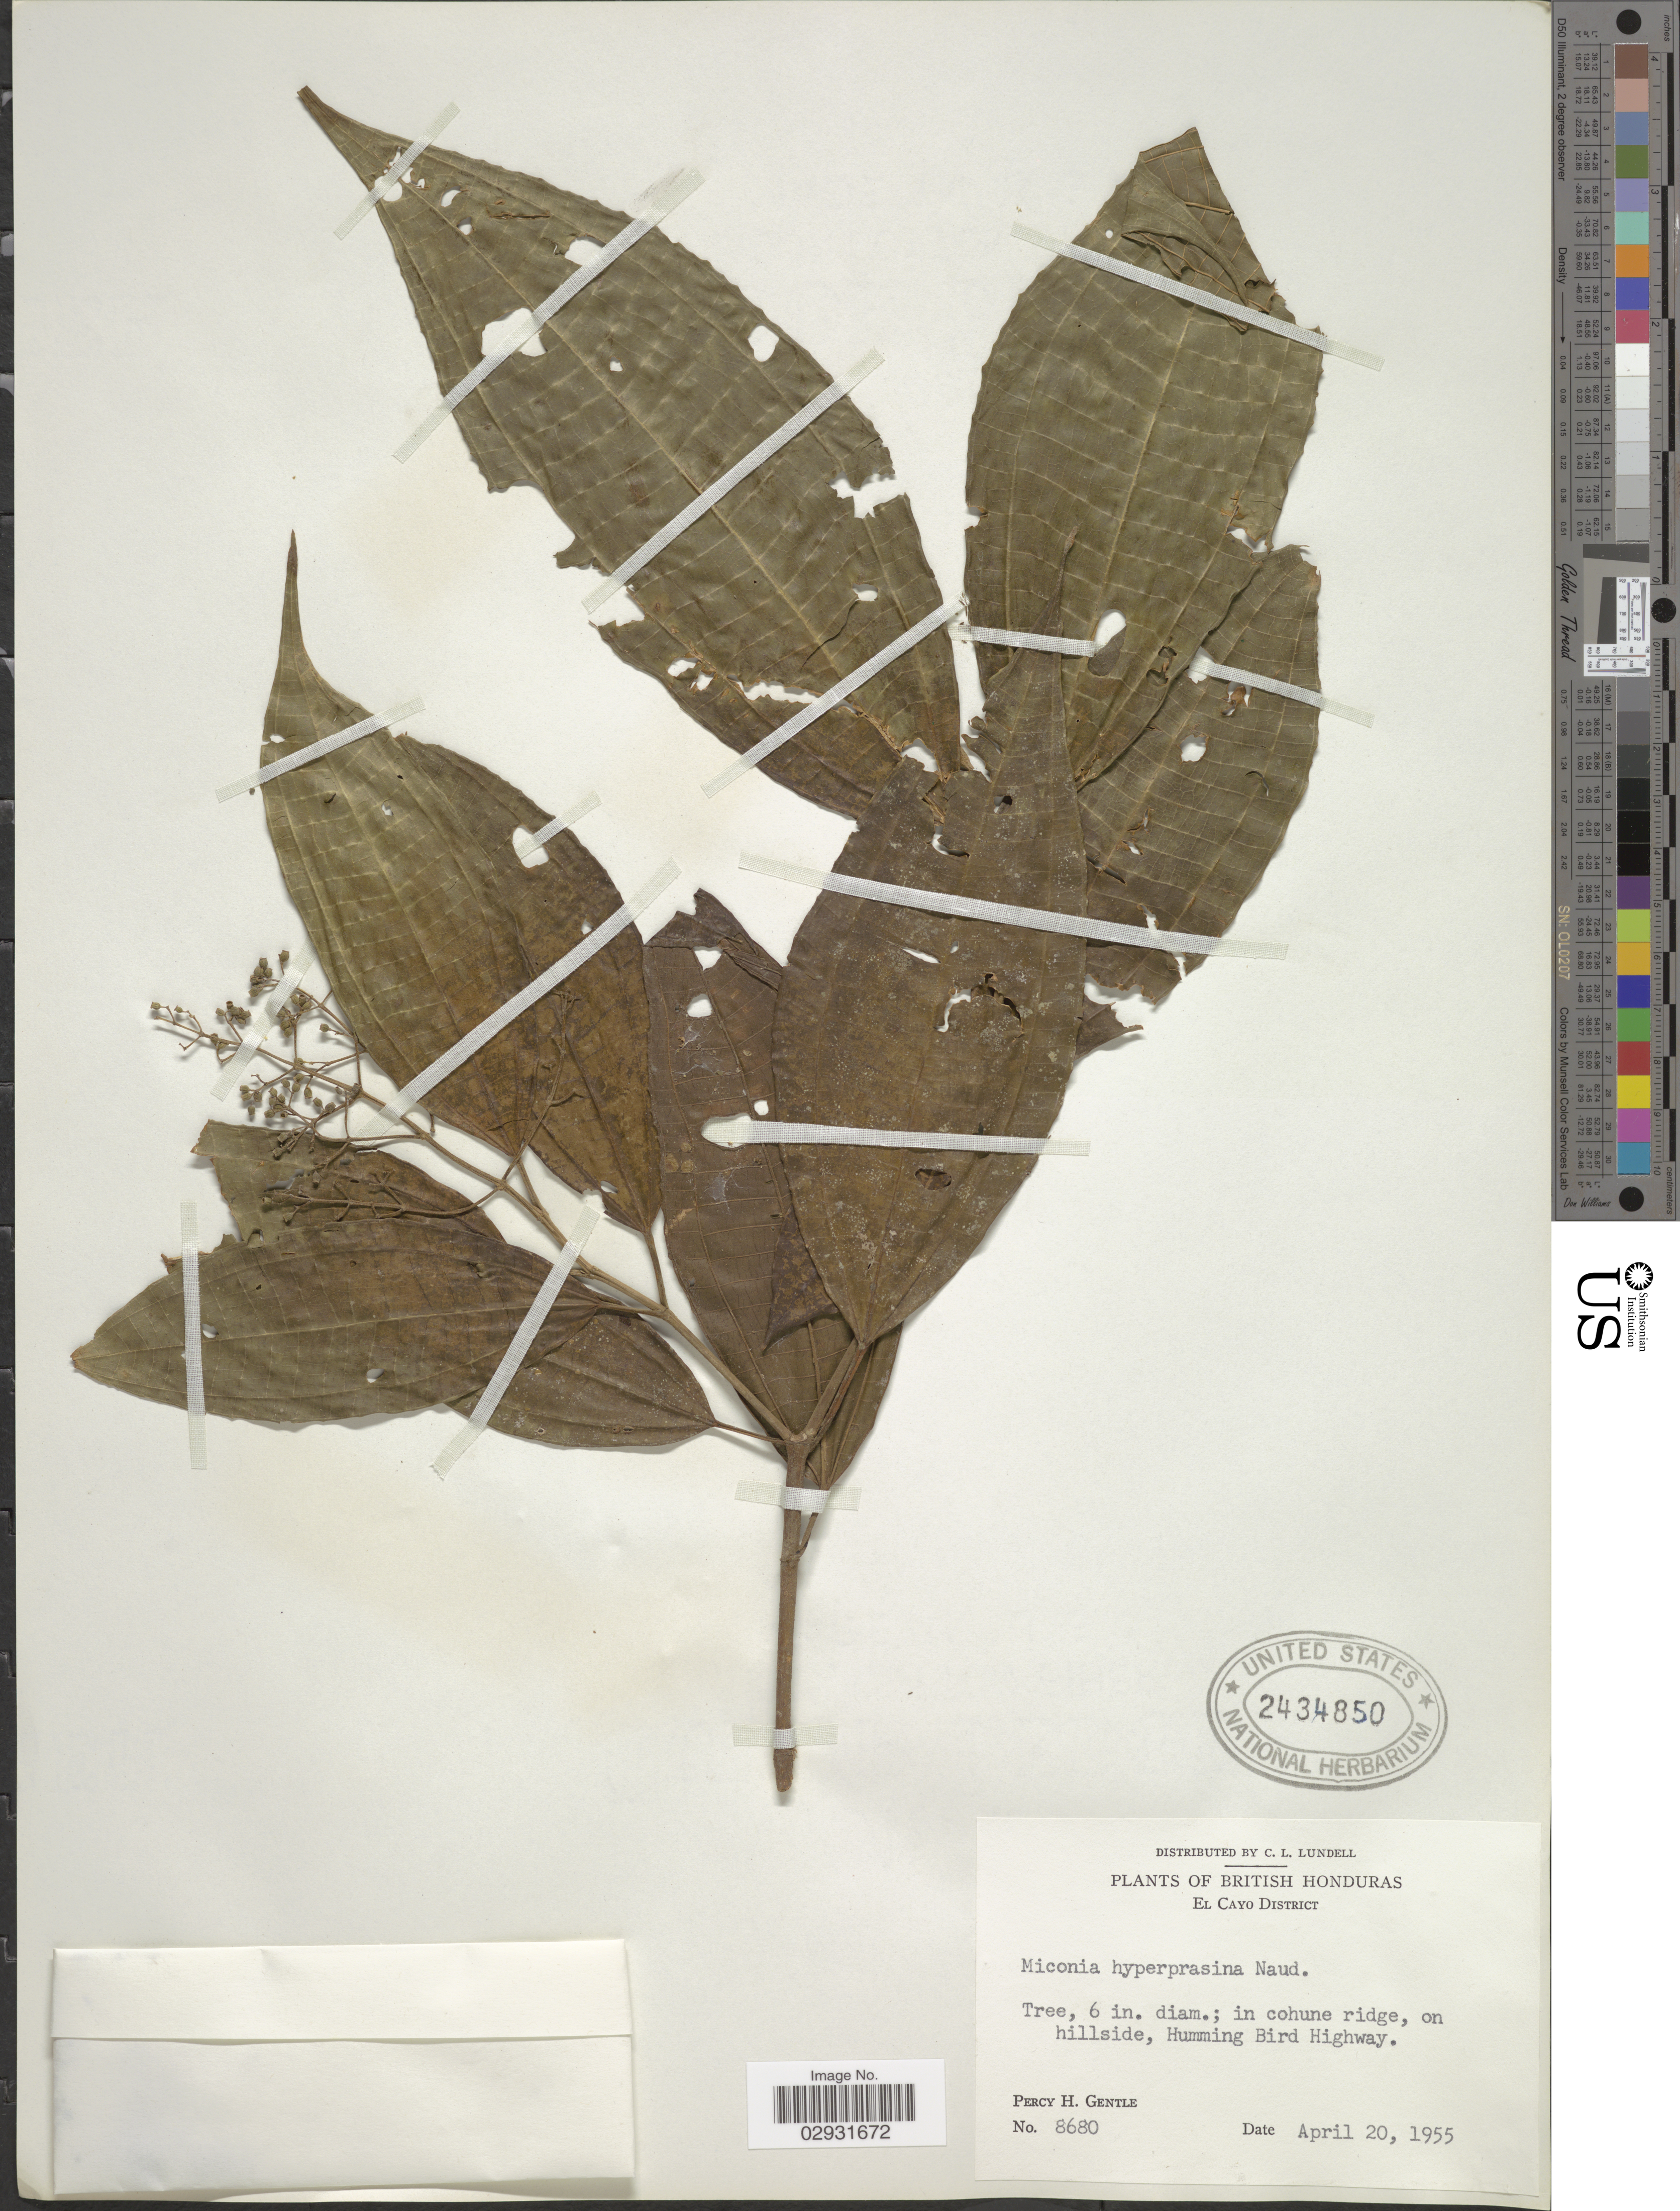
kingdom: Plantae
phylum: Tracheophyta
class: Magnoliopsida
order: Myrtales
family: Melastomataceae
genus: Miconia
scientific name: Miconia affinis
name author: DC.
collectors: P. H. Gentle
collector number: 8680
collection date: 1955-04-20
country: Belize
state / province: Cayo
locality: British Honduras. El Cayo District. In cohune ridge, on hillside, Humming Bird Highway.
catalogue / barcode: US 2434850